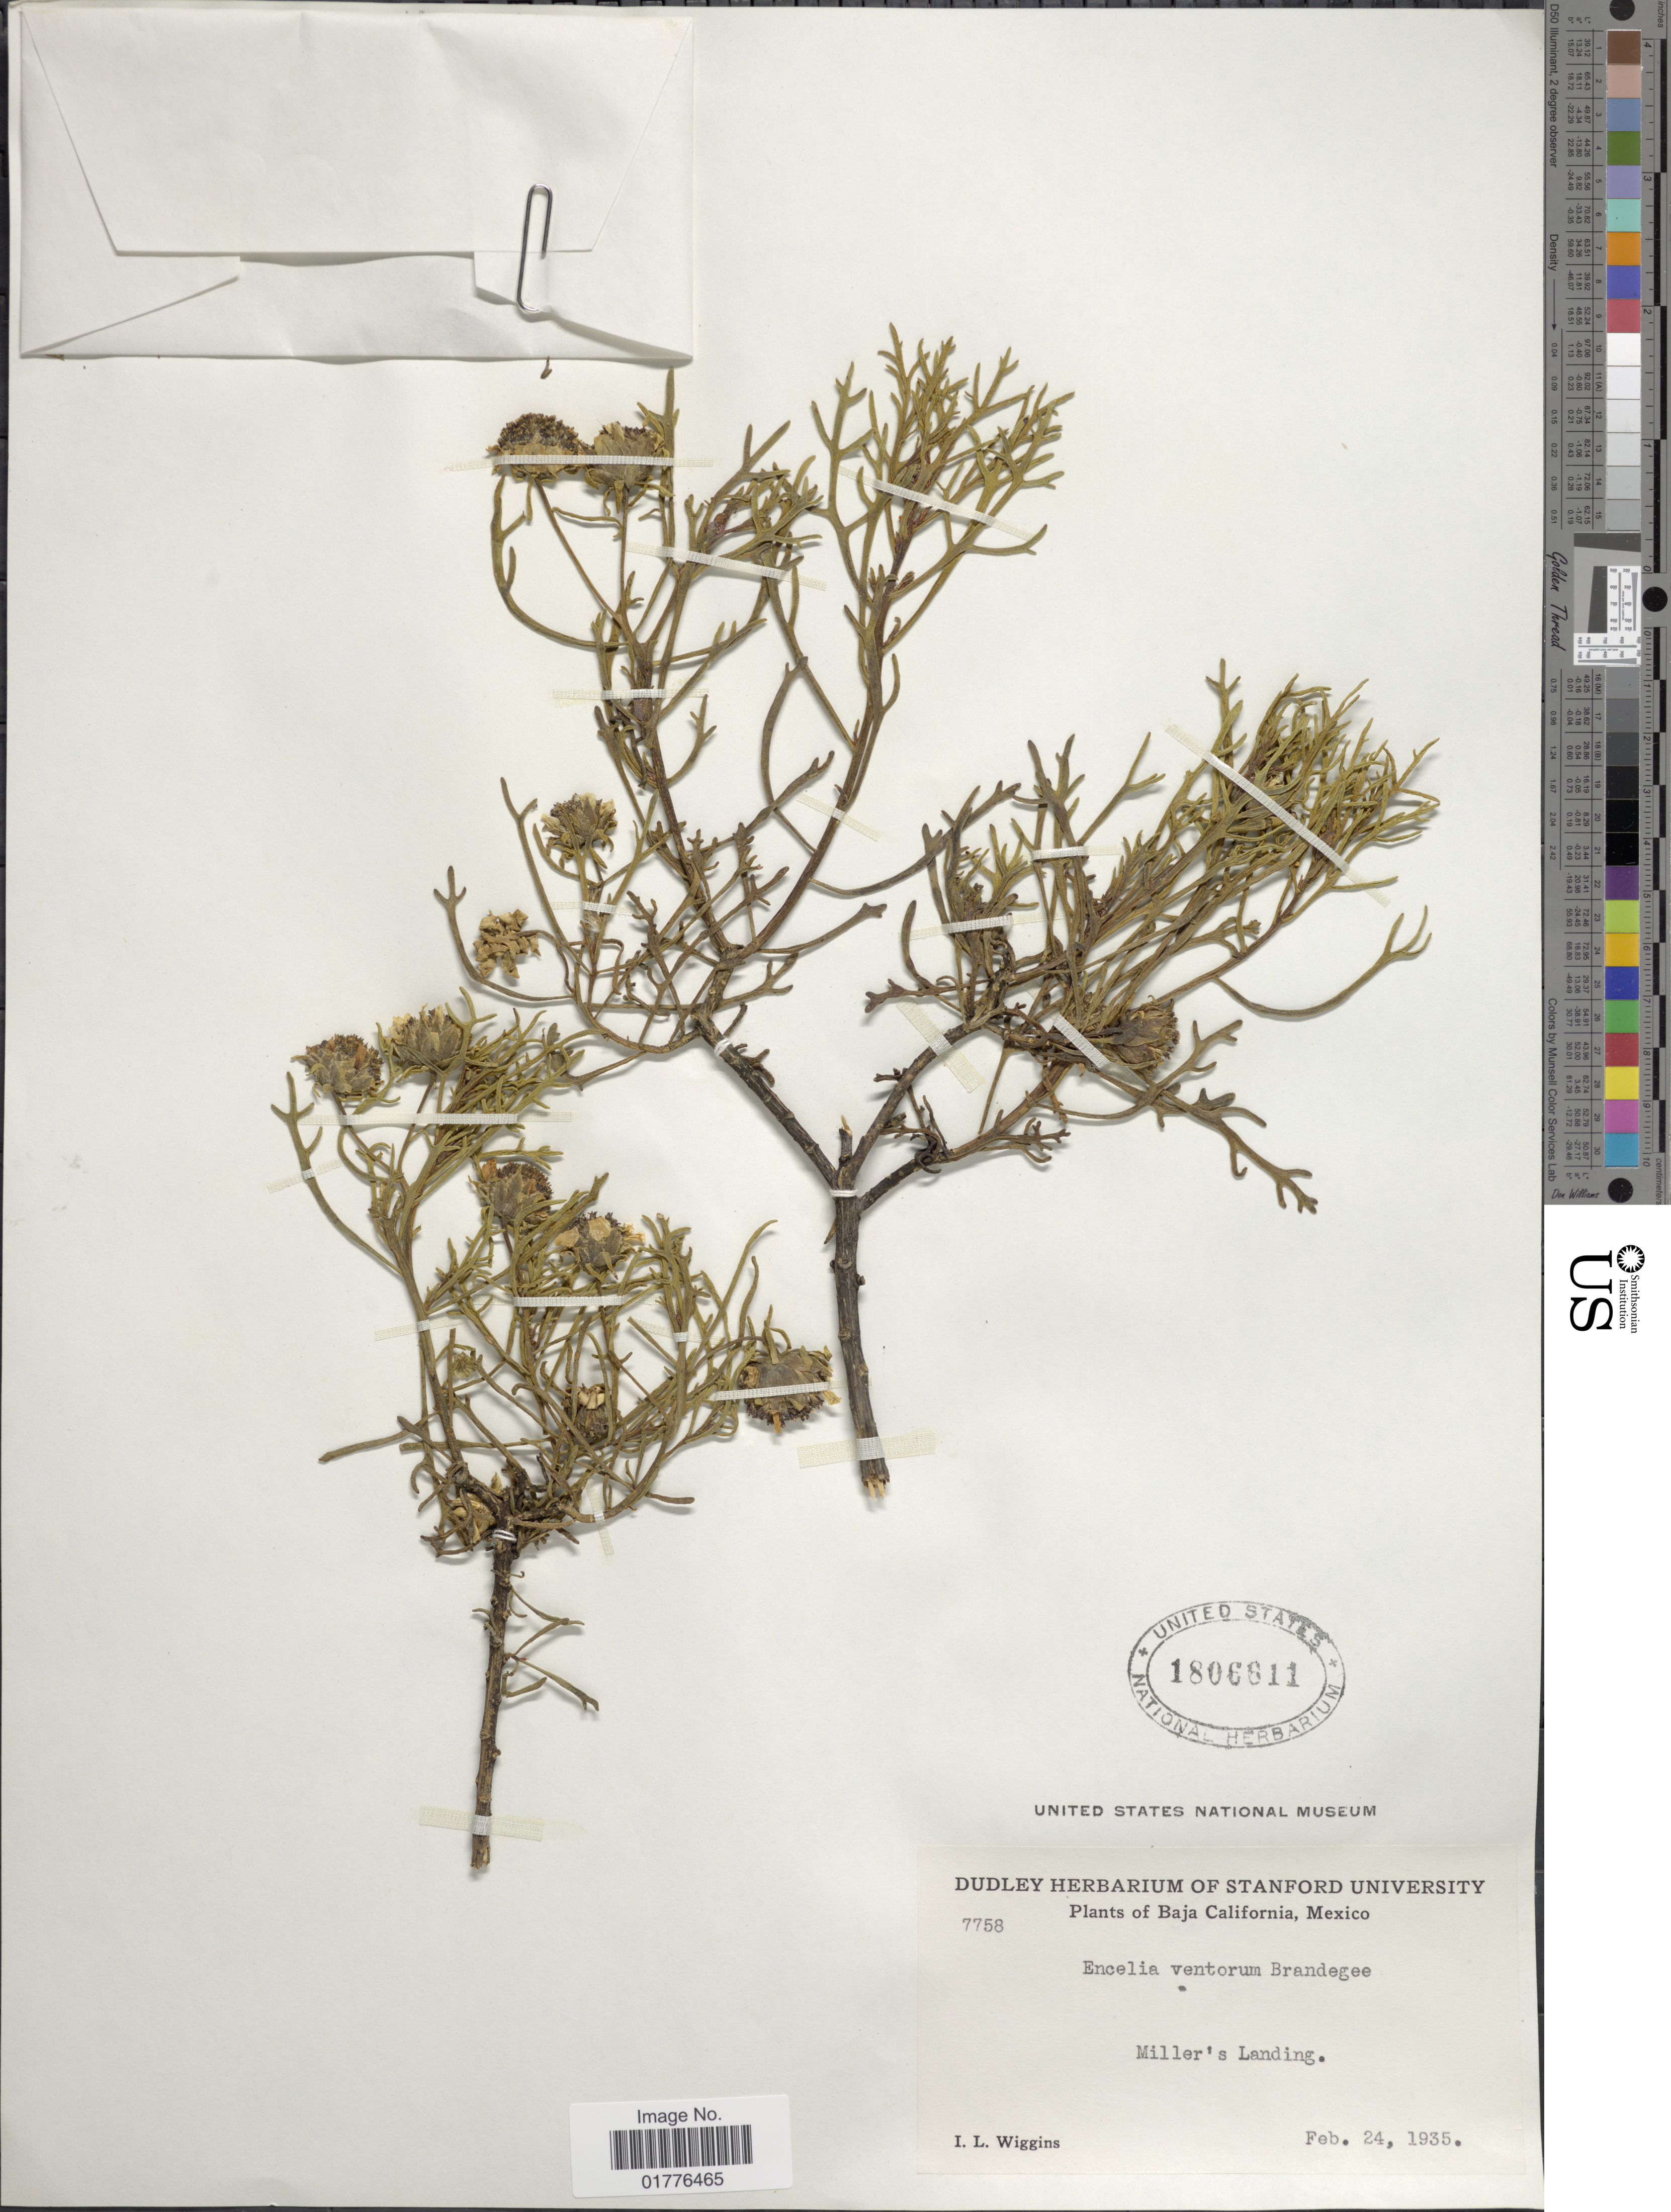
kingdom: Plantae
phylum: Tracheophyta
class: Magnoliopsida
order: Asterales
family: Asteraceae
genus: Encelia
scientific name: Encelia ventorum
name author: Brandegee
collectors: I. L. Wiggins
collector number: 7758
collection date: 1935-02-24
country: Mexico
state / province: Baja California Sur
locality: Miller's Landing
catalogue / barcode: US 1806611